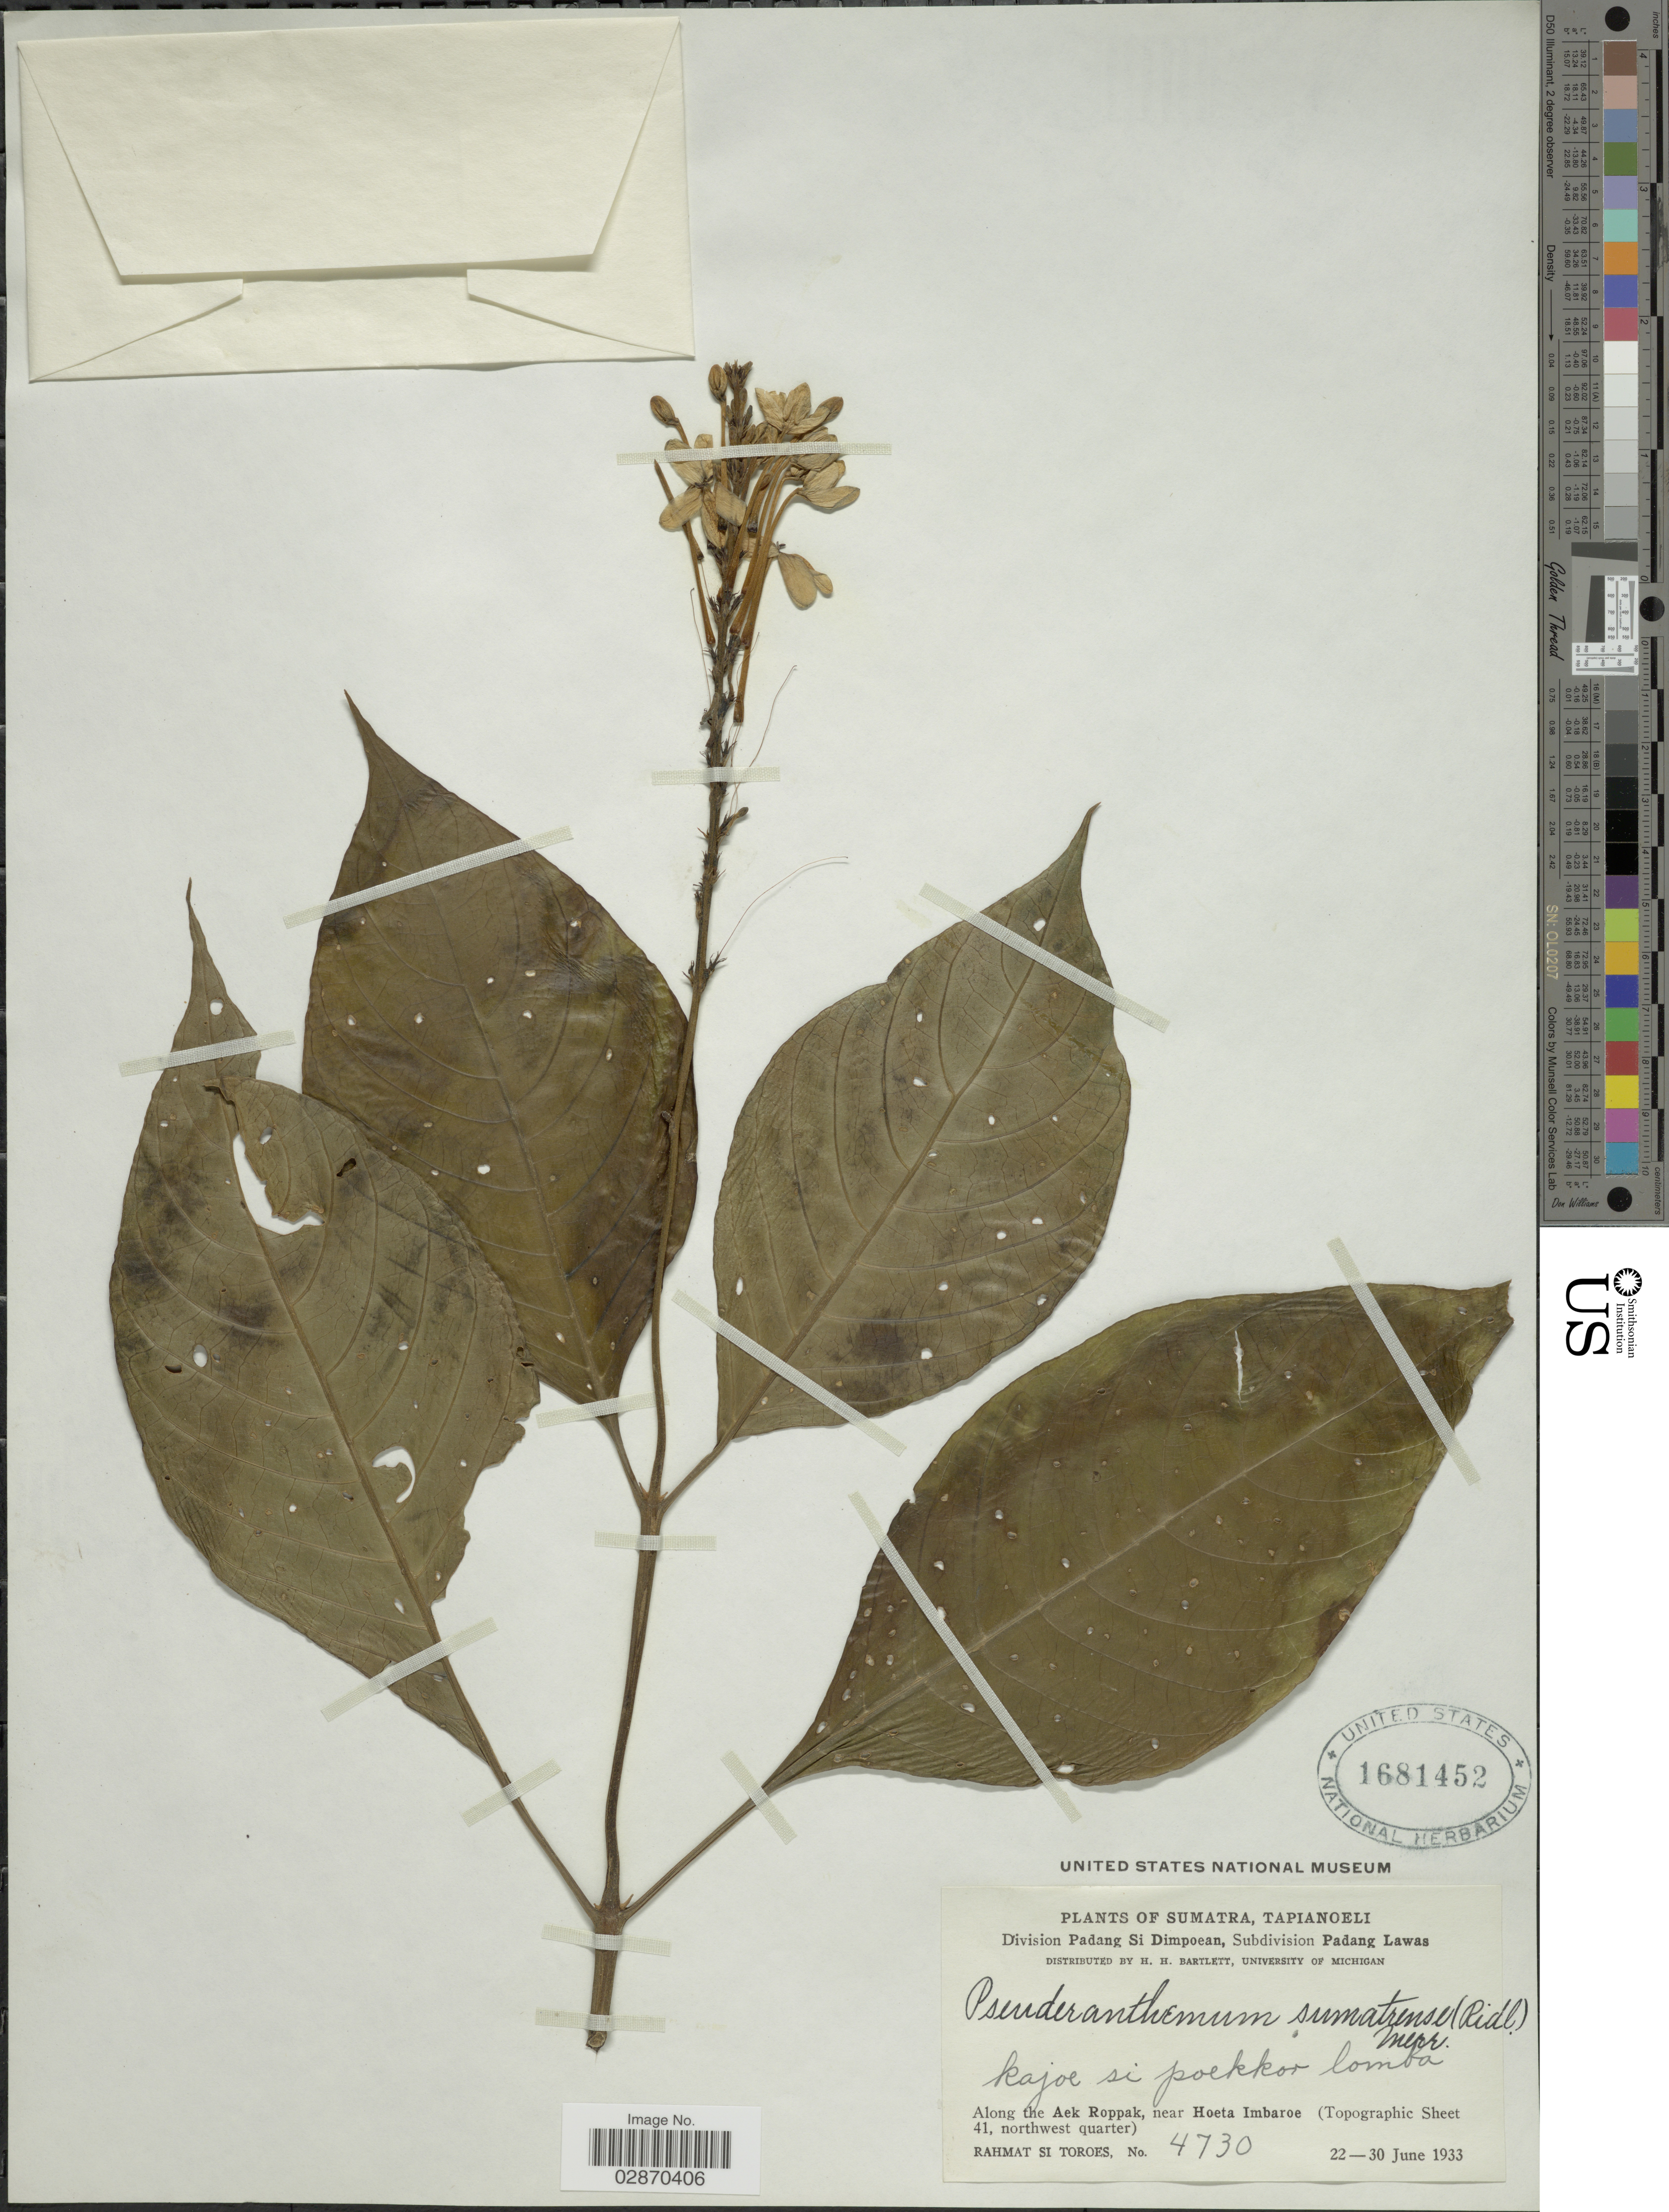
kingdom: Plantae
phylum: Tracheophyta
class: Magnoliopsida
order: Lamiales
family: Acanthaceae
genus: Pseuderanthemum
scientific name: Pseuderanthemum sumatrense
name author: (Ridl.) Merr.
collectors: Rahmat Si Boeea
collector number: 4730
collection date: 1933-06-22/1933-06-30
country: Indonesia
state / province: Sumatra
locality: Tapianoeli. Division Padang Si Dimpoean, Subdivision Padang Lawas. Along the Aek Roppak, near Hoeta Imbaroe (Topographic Sheet 41, northwest quarter).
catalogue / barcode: US 1681452